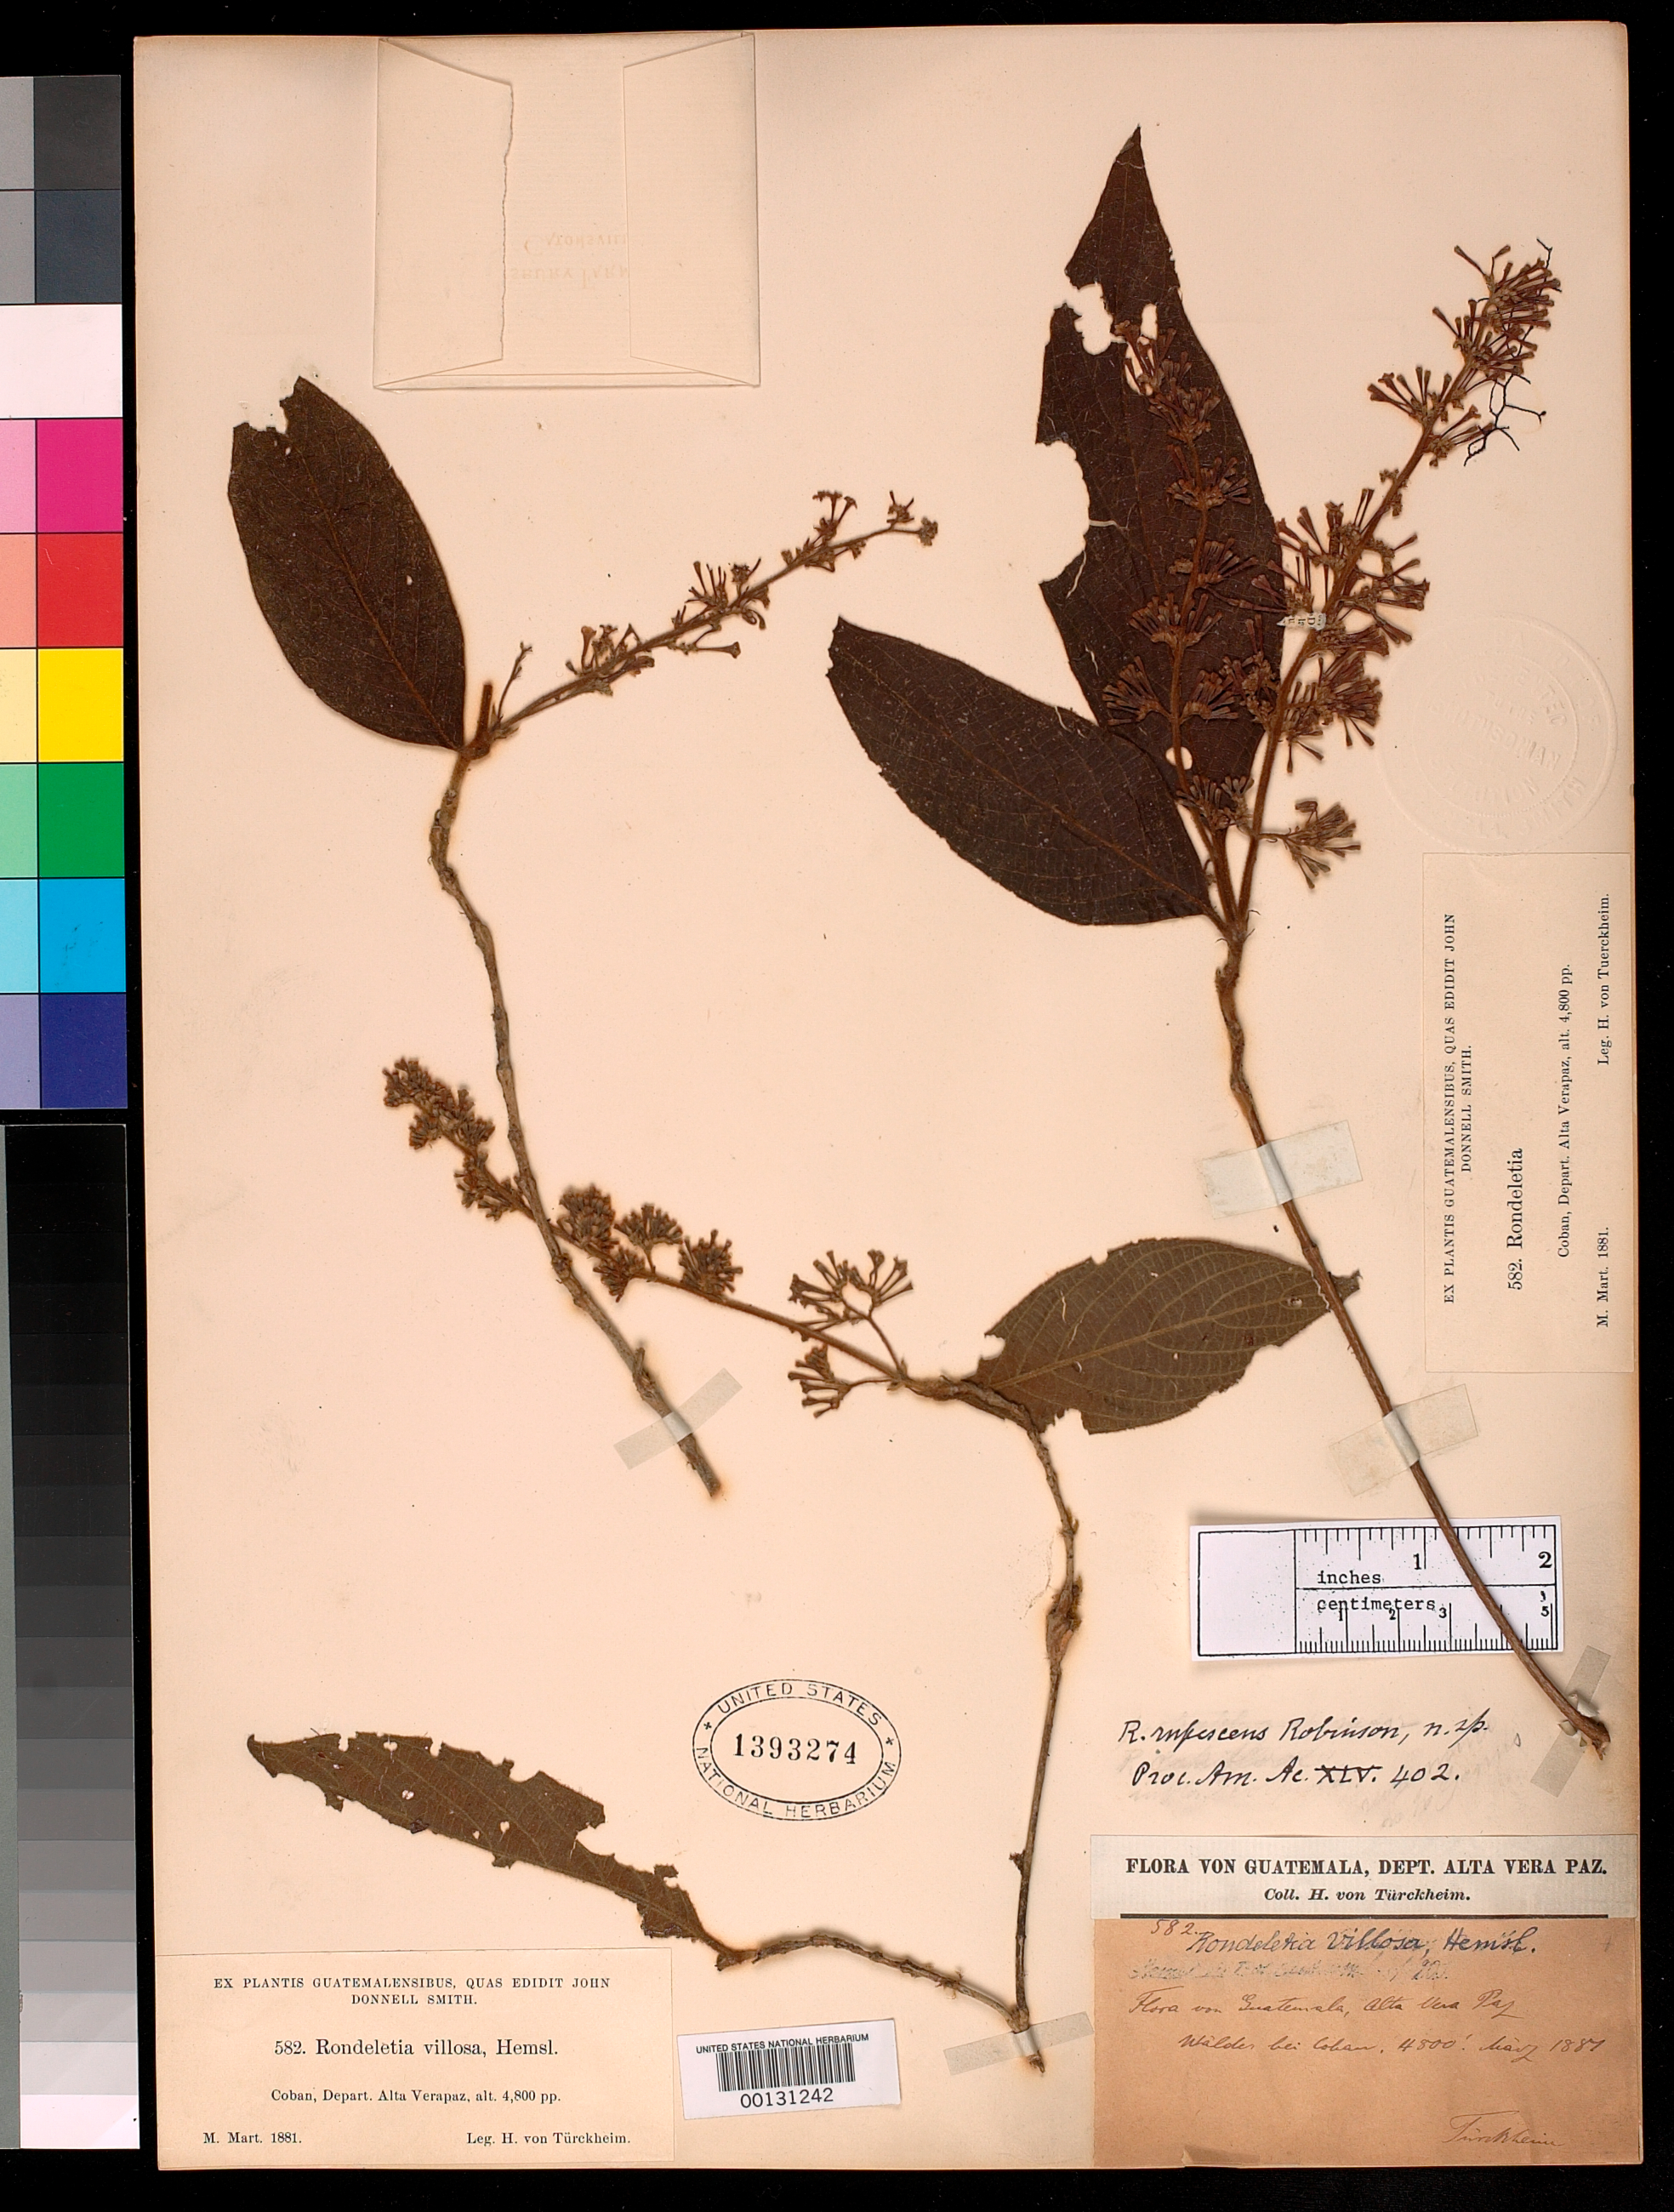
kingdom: Plantae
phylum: Tracheophyta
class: Magnoliopsida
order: Gentianales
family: Rubiaceae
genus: Rondeletia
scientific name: Rondeletia rufescens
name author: B.L. Rob.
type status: Isotype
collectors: H. von Türckheim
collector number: J.D.S. 582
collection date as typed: Mar 1881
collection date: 1881-03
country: Guatemala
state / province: Alta Verapaz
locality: Cobán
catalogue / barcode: US 1393274